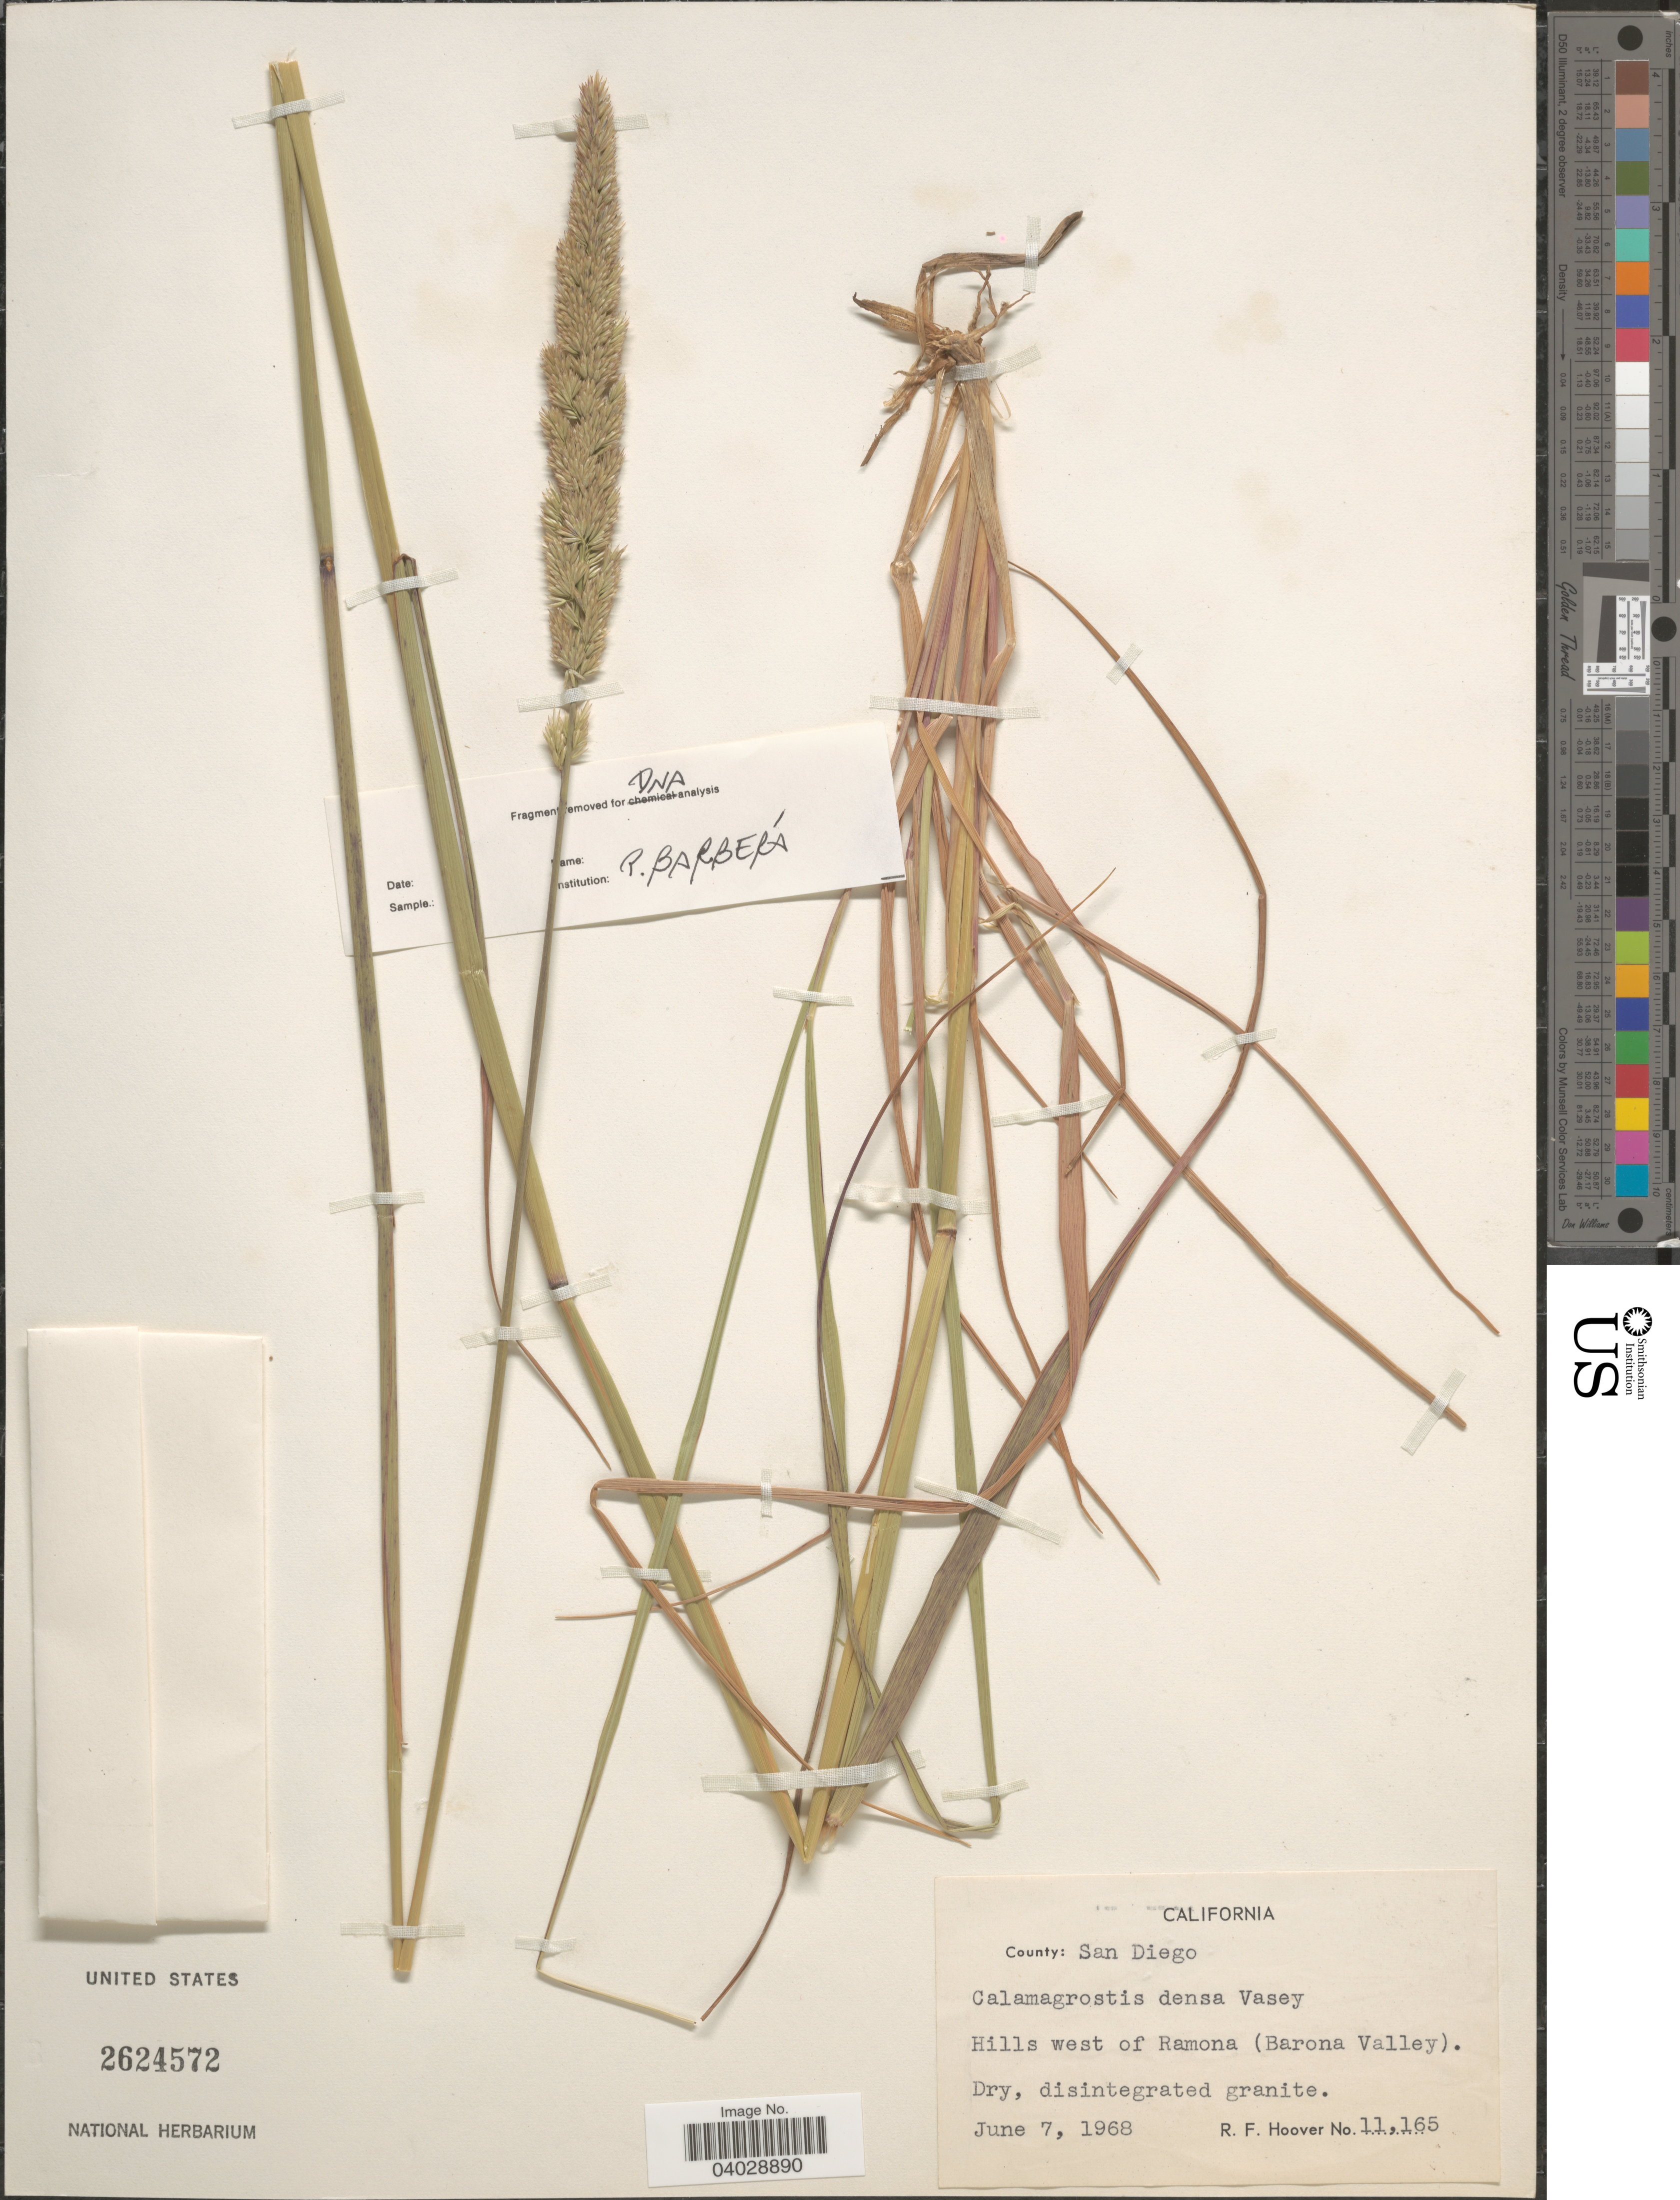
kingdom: Plantae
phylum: Tracheophyta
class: Liliopsida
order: Poales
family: Poaceae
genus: Calamagrostis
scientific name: Calamagrostis koelerioides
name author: Vasey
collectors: R. F. Hoover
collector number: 11165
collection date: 1968-06-07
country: United States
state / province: California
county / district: San Diego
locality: County: San Diego. Hills west of Ramona (Barona Valley).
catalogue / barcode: US 2624572